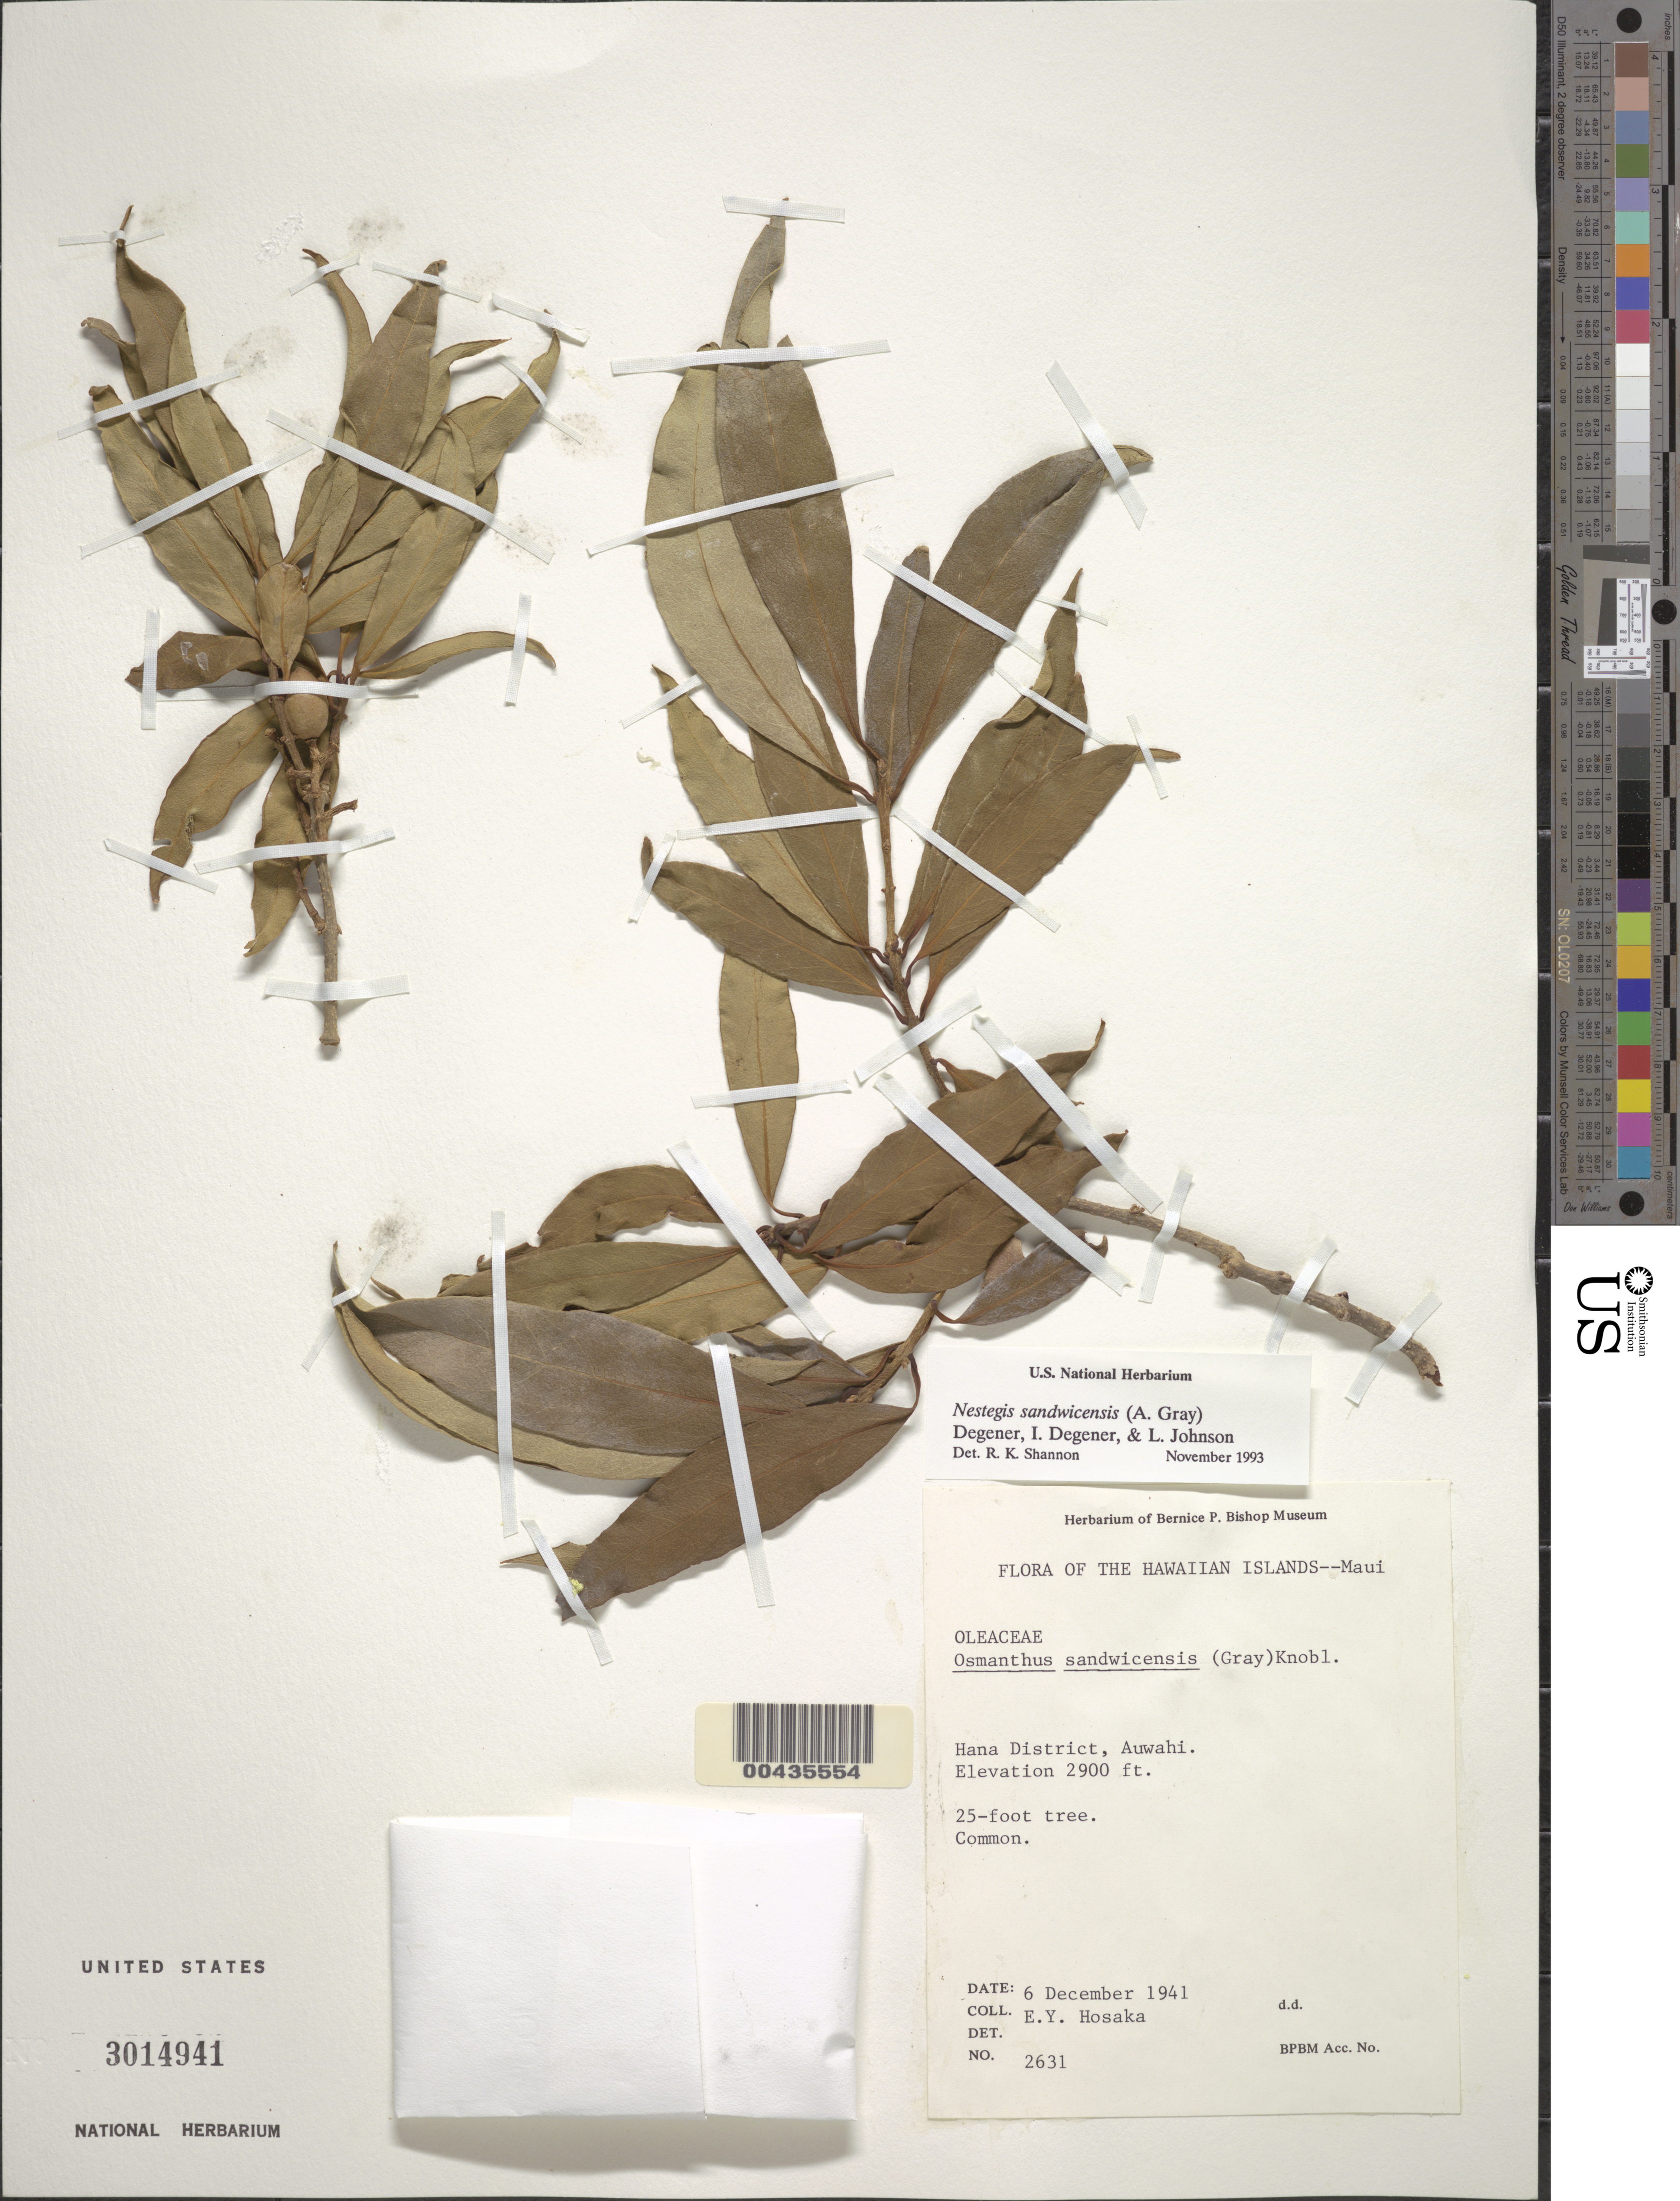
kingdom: Plantae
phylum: Tracheophyta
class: Magnoliopsida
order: Lamiales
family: Oleaceae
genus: Notelaea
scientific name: Notelaea sandwicensis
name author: (A. Gray) Hong-Wa & Besnard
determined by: Wagner, W. L., (BOT), Smithsonian Institution - National Museum of Natural History (UNITED STATES)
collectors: E. Y. Hosaka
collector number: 2631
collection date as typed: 6 Dec 1941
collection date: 1941-12-06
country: United States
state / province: Hawaii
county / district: Maui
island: Maui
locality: Hana District, Auwahi, Maui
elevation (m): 884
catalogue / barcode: US 3014941